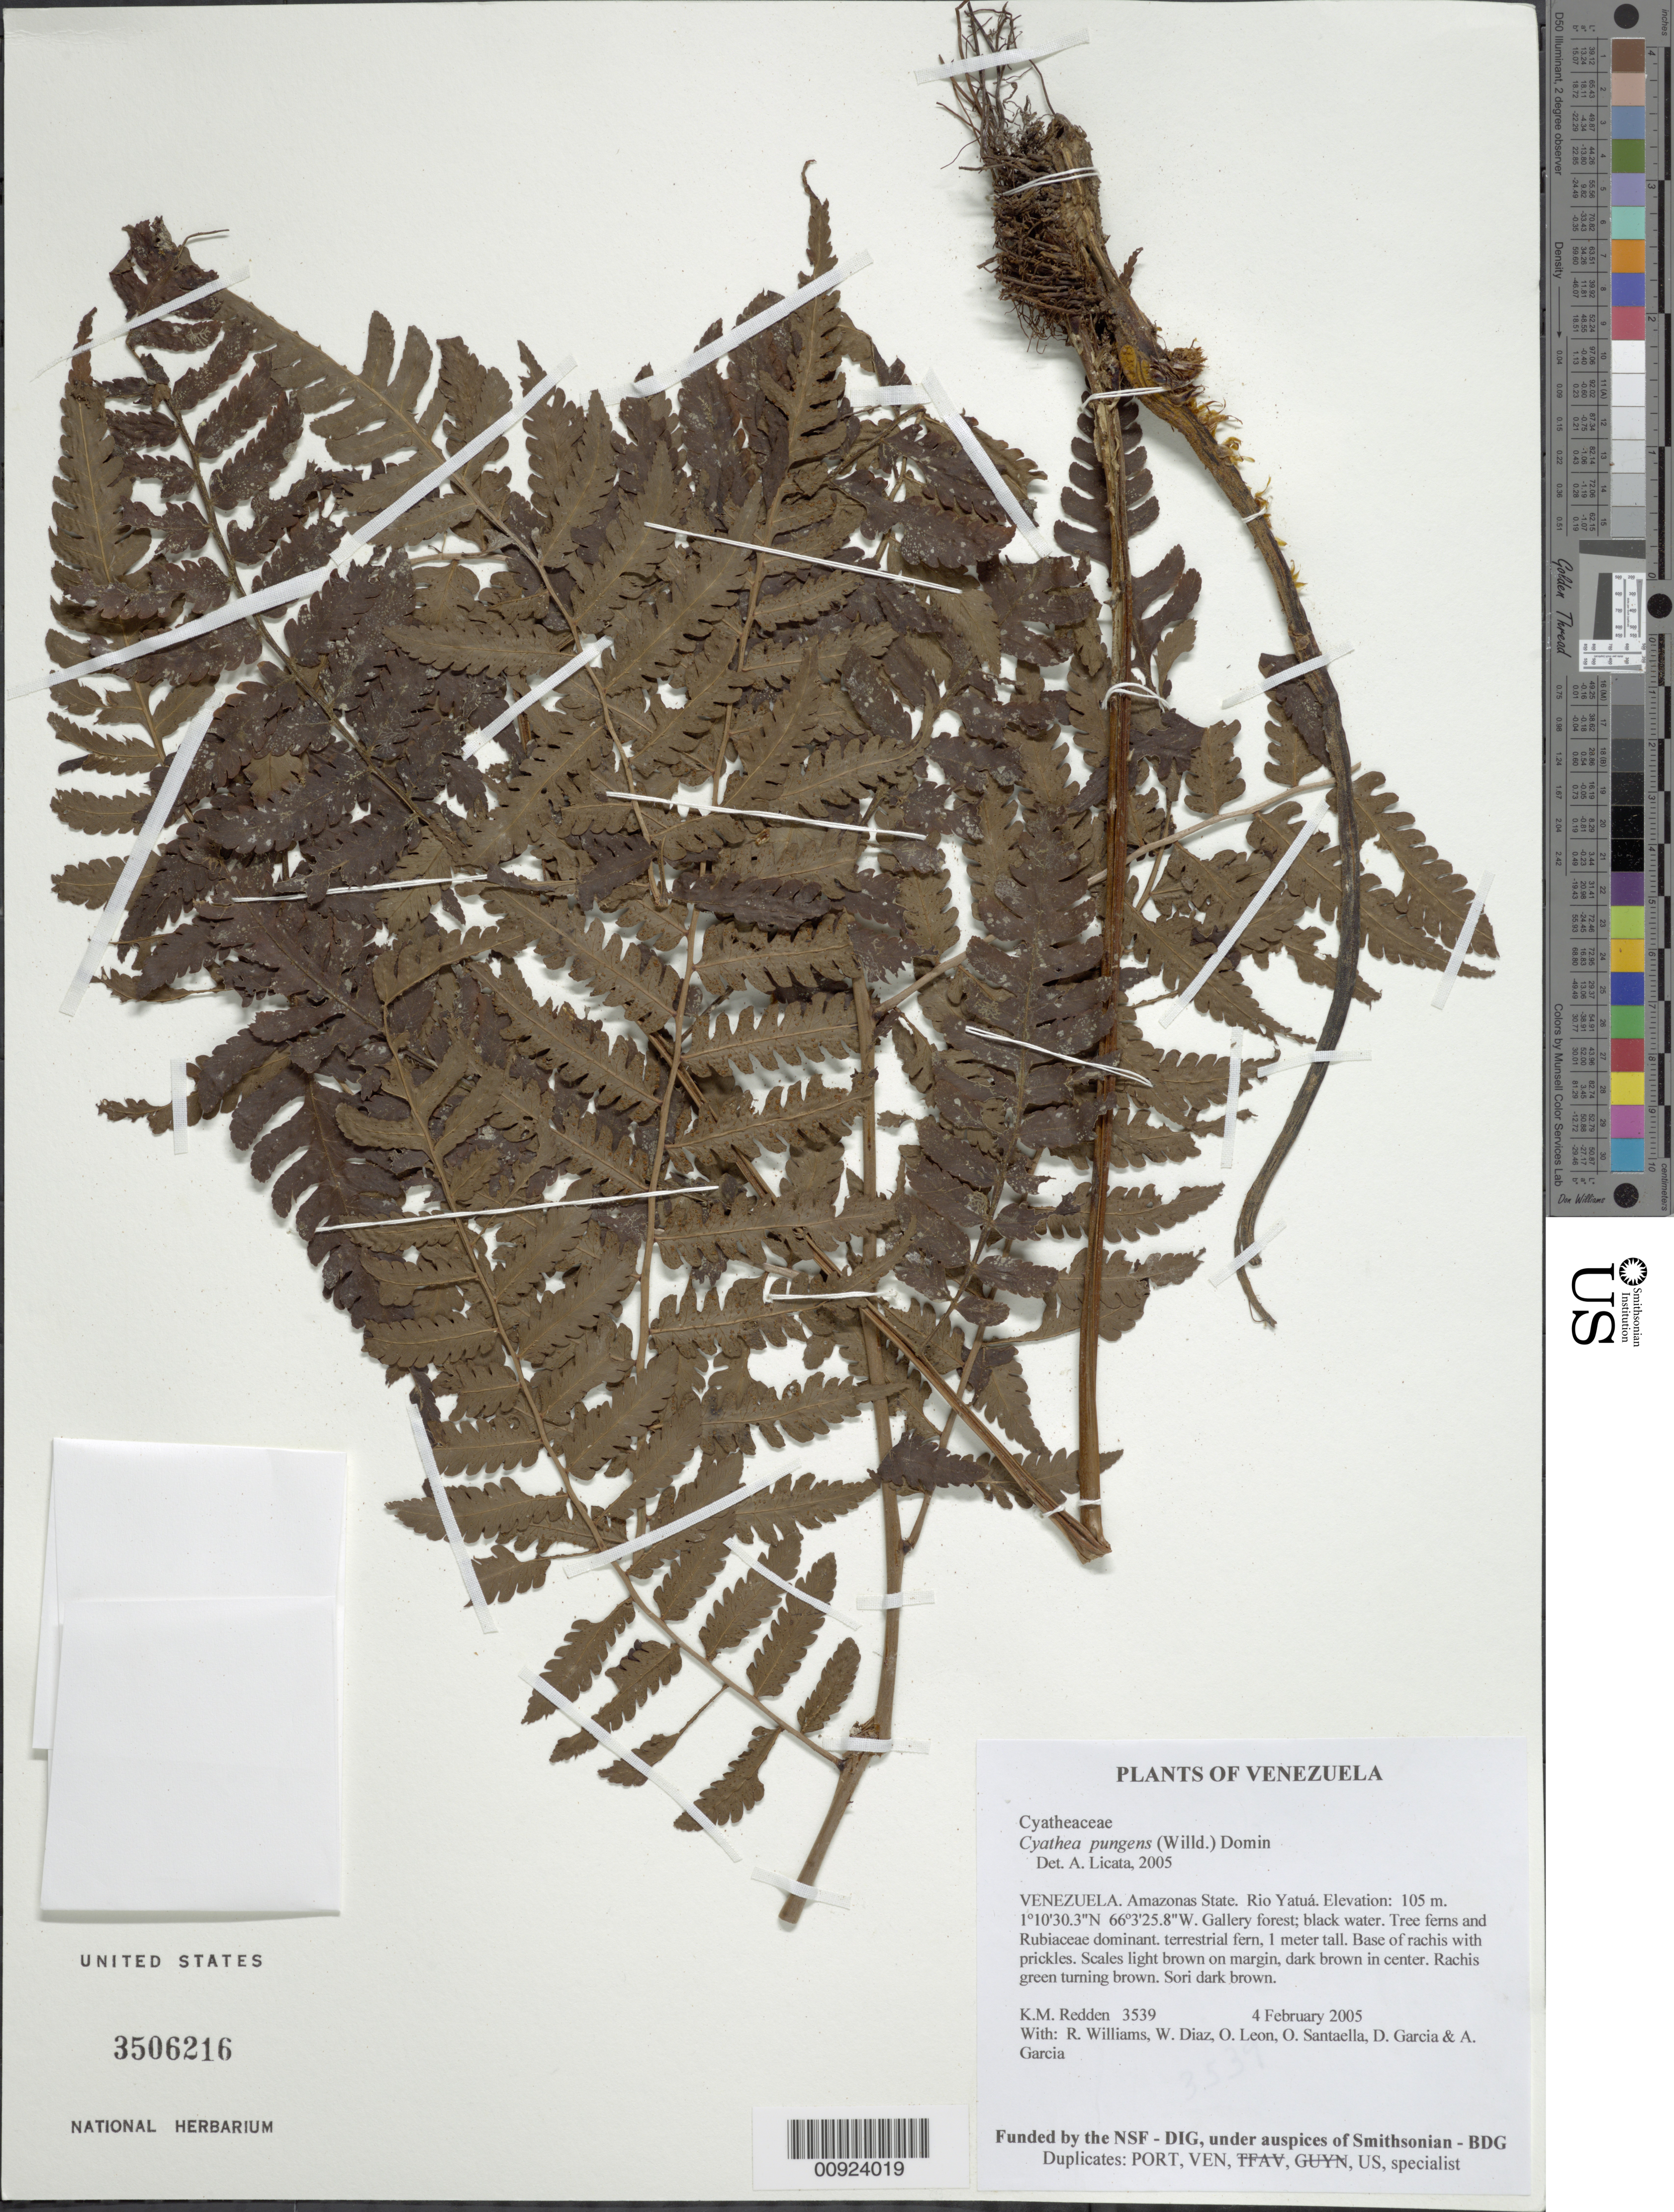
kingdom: Plantae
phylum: Tracheophyta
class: Polypodiopsida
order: Cyatheales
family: Cyatheaceae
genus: Cyathea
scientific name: Cyathea pungens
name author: (Willd.) Domin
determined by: Licata, A., (PORT), Univ. Nac. Exp. de los Llanos Ezequiel Zamora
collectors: K. M. Redden, R. Williams, W. Díaz P., O. León, O. Santaella, D. Garcia & A. Garcia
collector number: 3539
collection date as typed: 4 February 2005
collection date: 2005-02-04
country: Venezuela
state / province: Amazonas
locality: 17 - Rio Yatuá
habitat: Gallery forest; black water. Tree ferns and Rubiaceae dominant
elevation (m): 105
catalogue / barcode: US 3506216